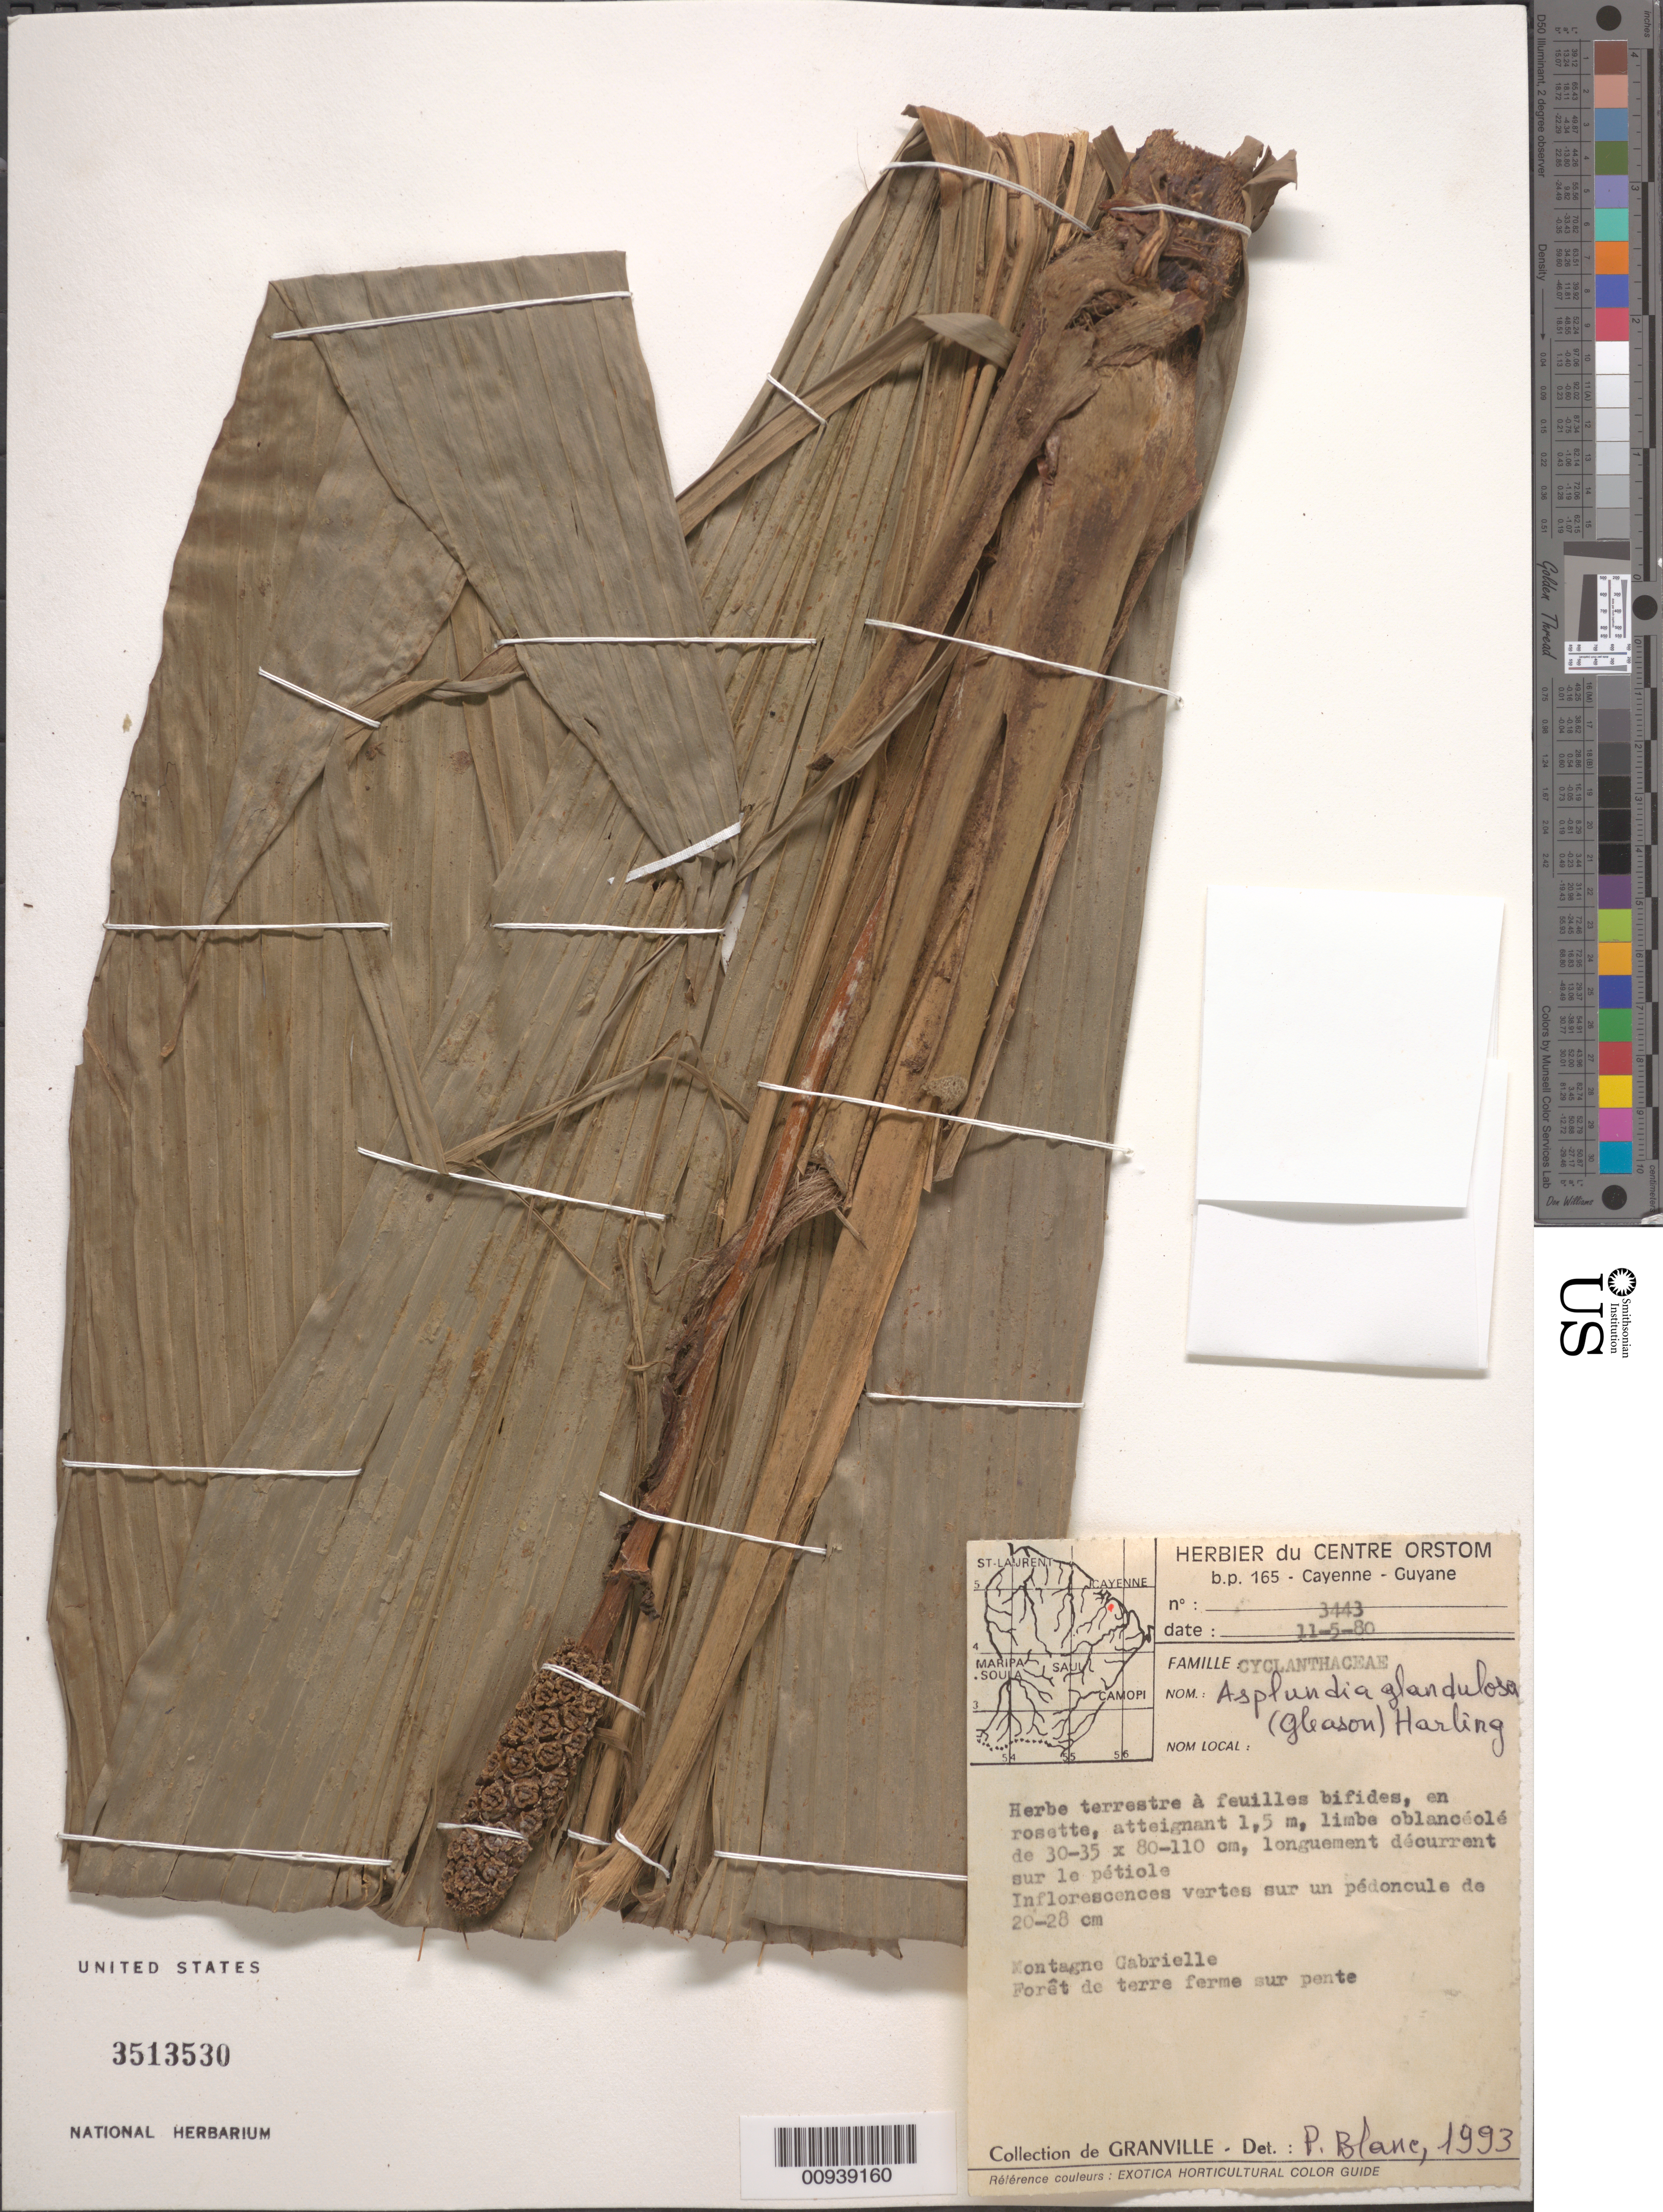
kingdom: Plantae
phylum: Tracheophyta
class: Liliopsida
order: Pandanales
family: Cyclanthaceae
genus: Asplundia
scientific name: Asplundia glandulosa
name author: (Gleason) Harling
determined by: Blanc, P.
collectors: J.-J. de Granville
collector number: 3443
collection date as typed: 11-May-80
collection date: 1980-05-11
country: French Guiana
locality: Montagne Gabrielle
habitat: Foret de terre ferme sur pente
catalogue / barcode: US 3513530